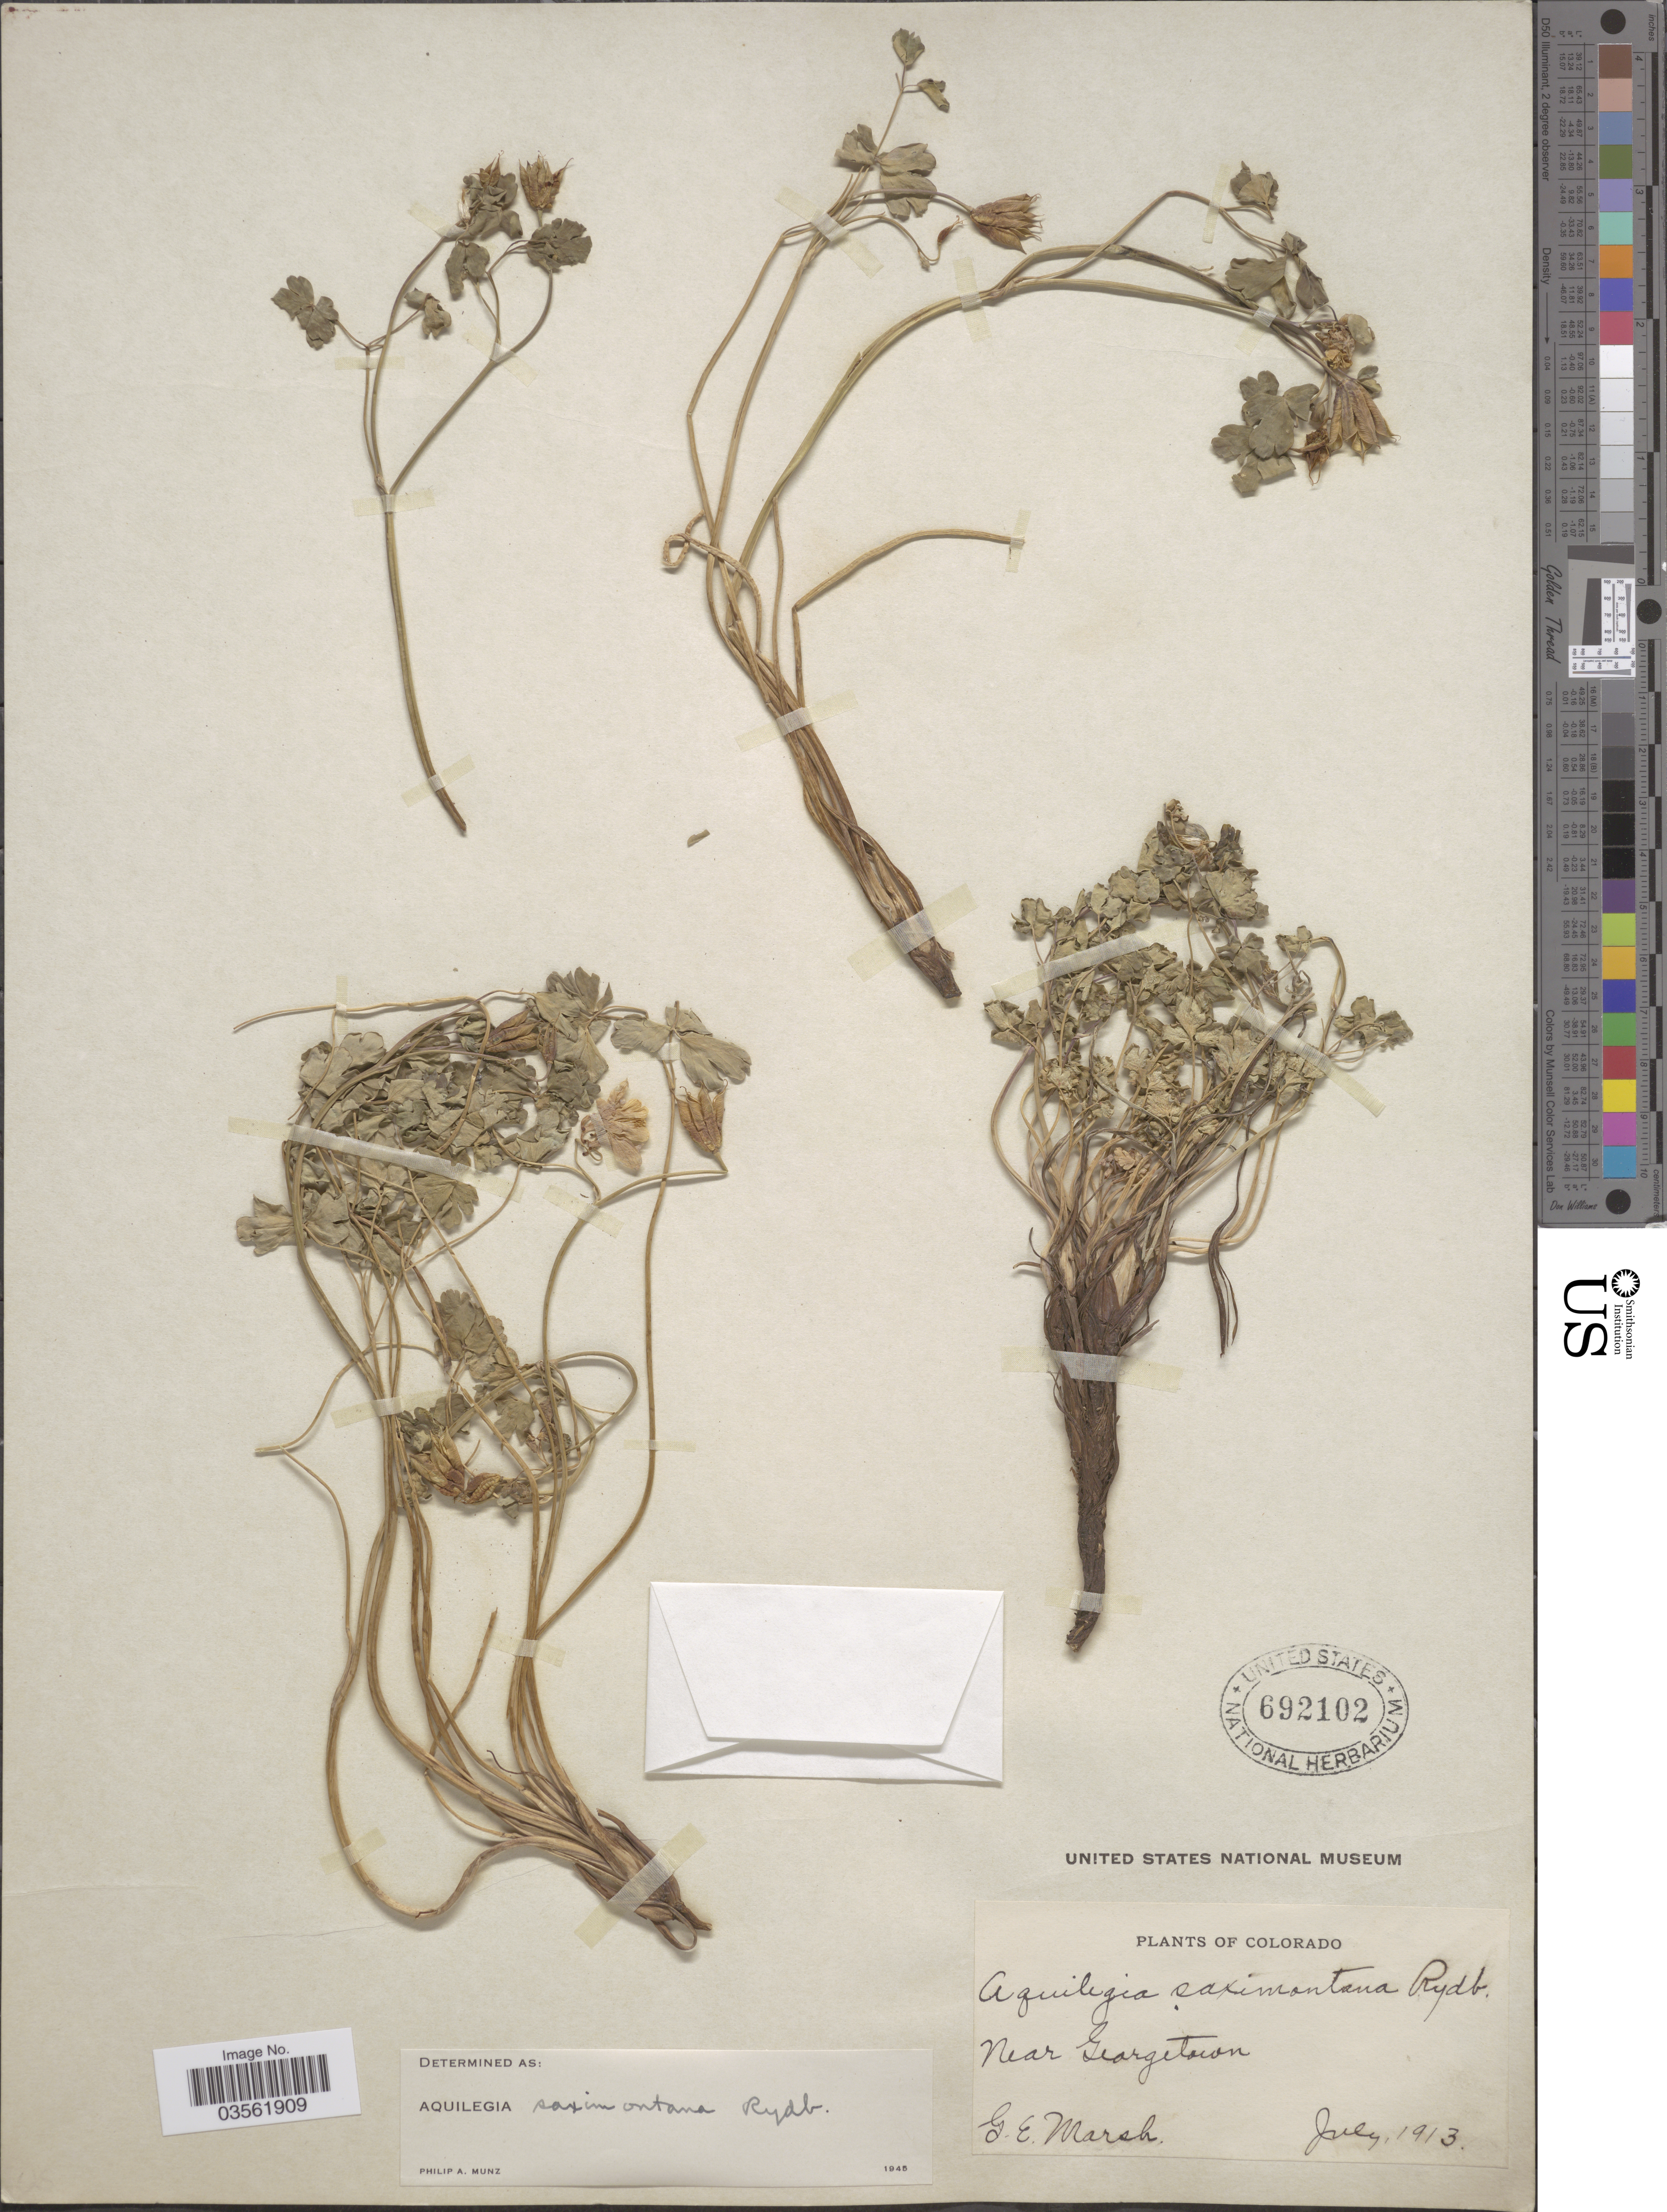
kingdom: Plantae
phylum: Tracheophyta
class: Magnoliopsida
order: Ranunculales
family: Ranunculaceae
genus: Aquilegia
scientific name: Aquilegia saximontana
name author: Rydb.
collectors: G. E. Marsh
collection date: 1913-07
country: United States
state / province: Colorado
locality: Near Georgetown.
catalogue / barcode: US 692102